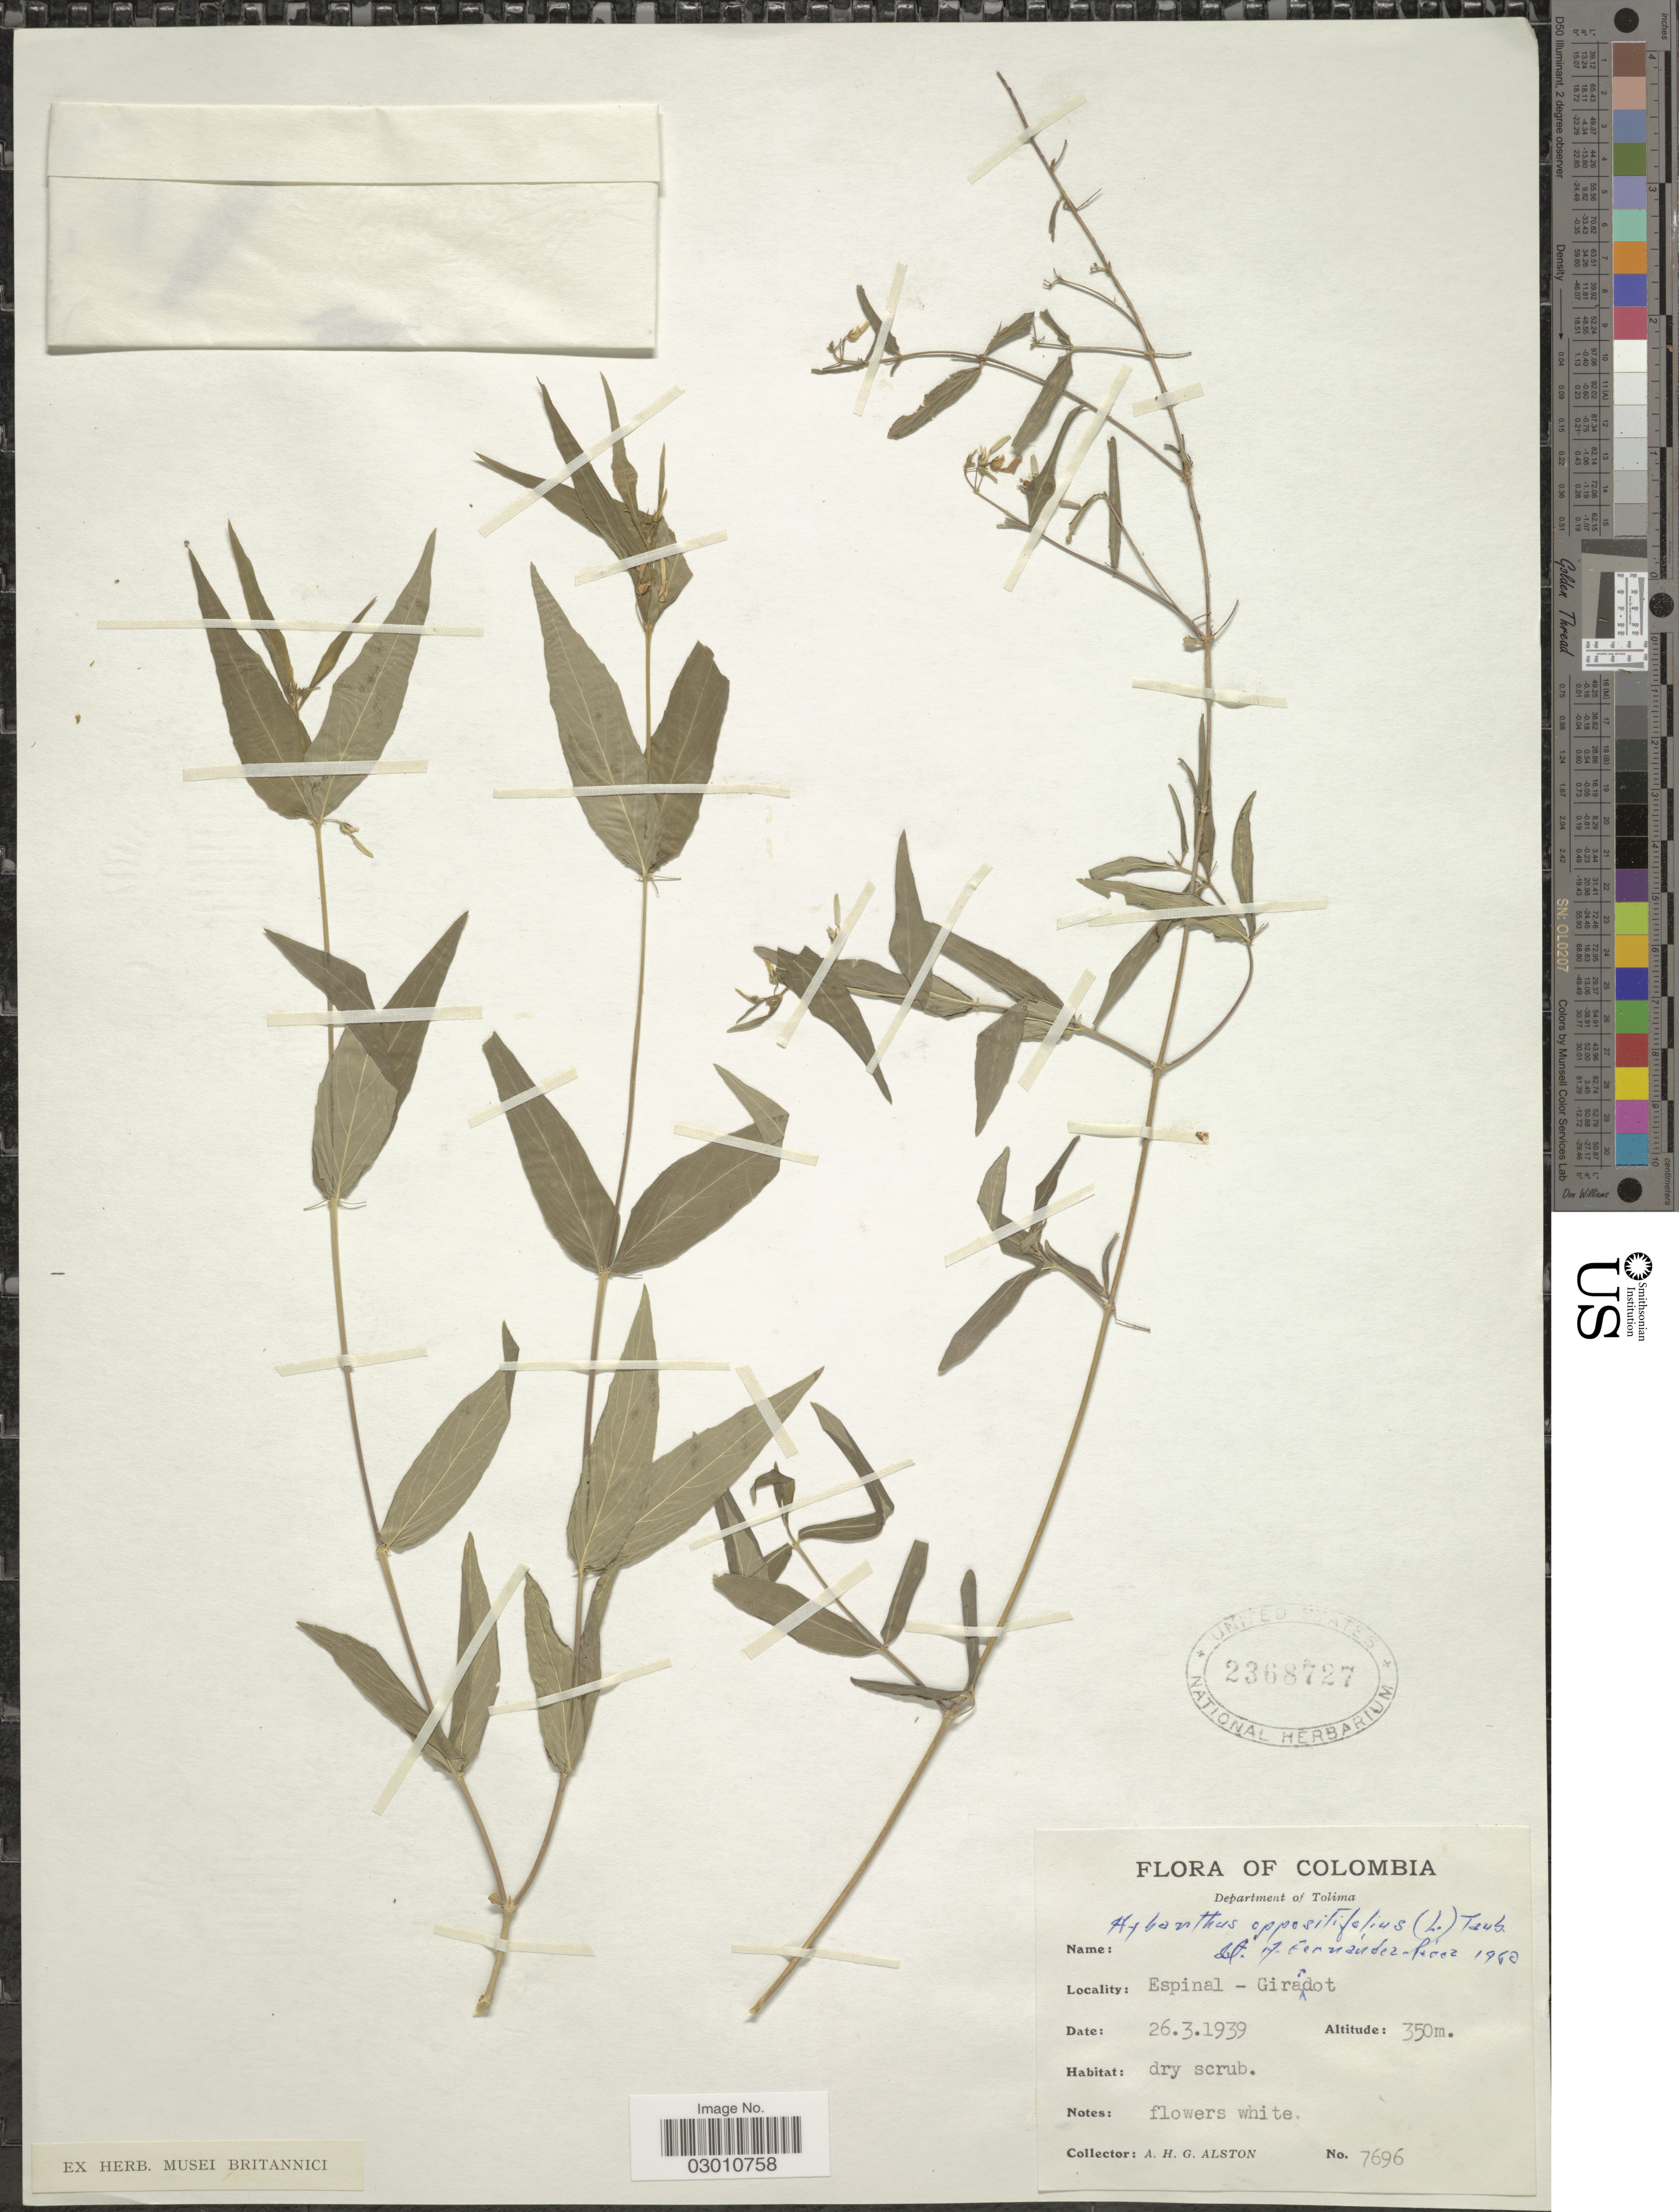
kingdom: Plantae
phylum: Tracheophyta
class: Magnoliopsida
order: Malpighiales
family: Violaceae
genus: Pombalia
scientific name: Pombalia oppositifolia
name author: (L.) Paula-Souza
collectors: A. H. Alston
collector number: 7696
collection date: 1939-03-26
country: Colombia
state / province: Tolima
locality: Department of Tolima. Espinal-Girardot.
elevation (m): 350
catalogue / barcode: US 2368727